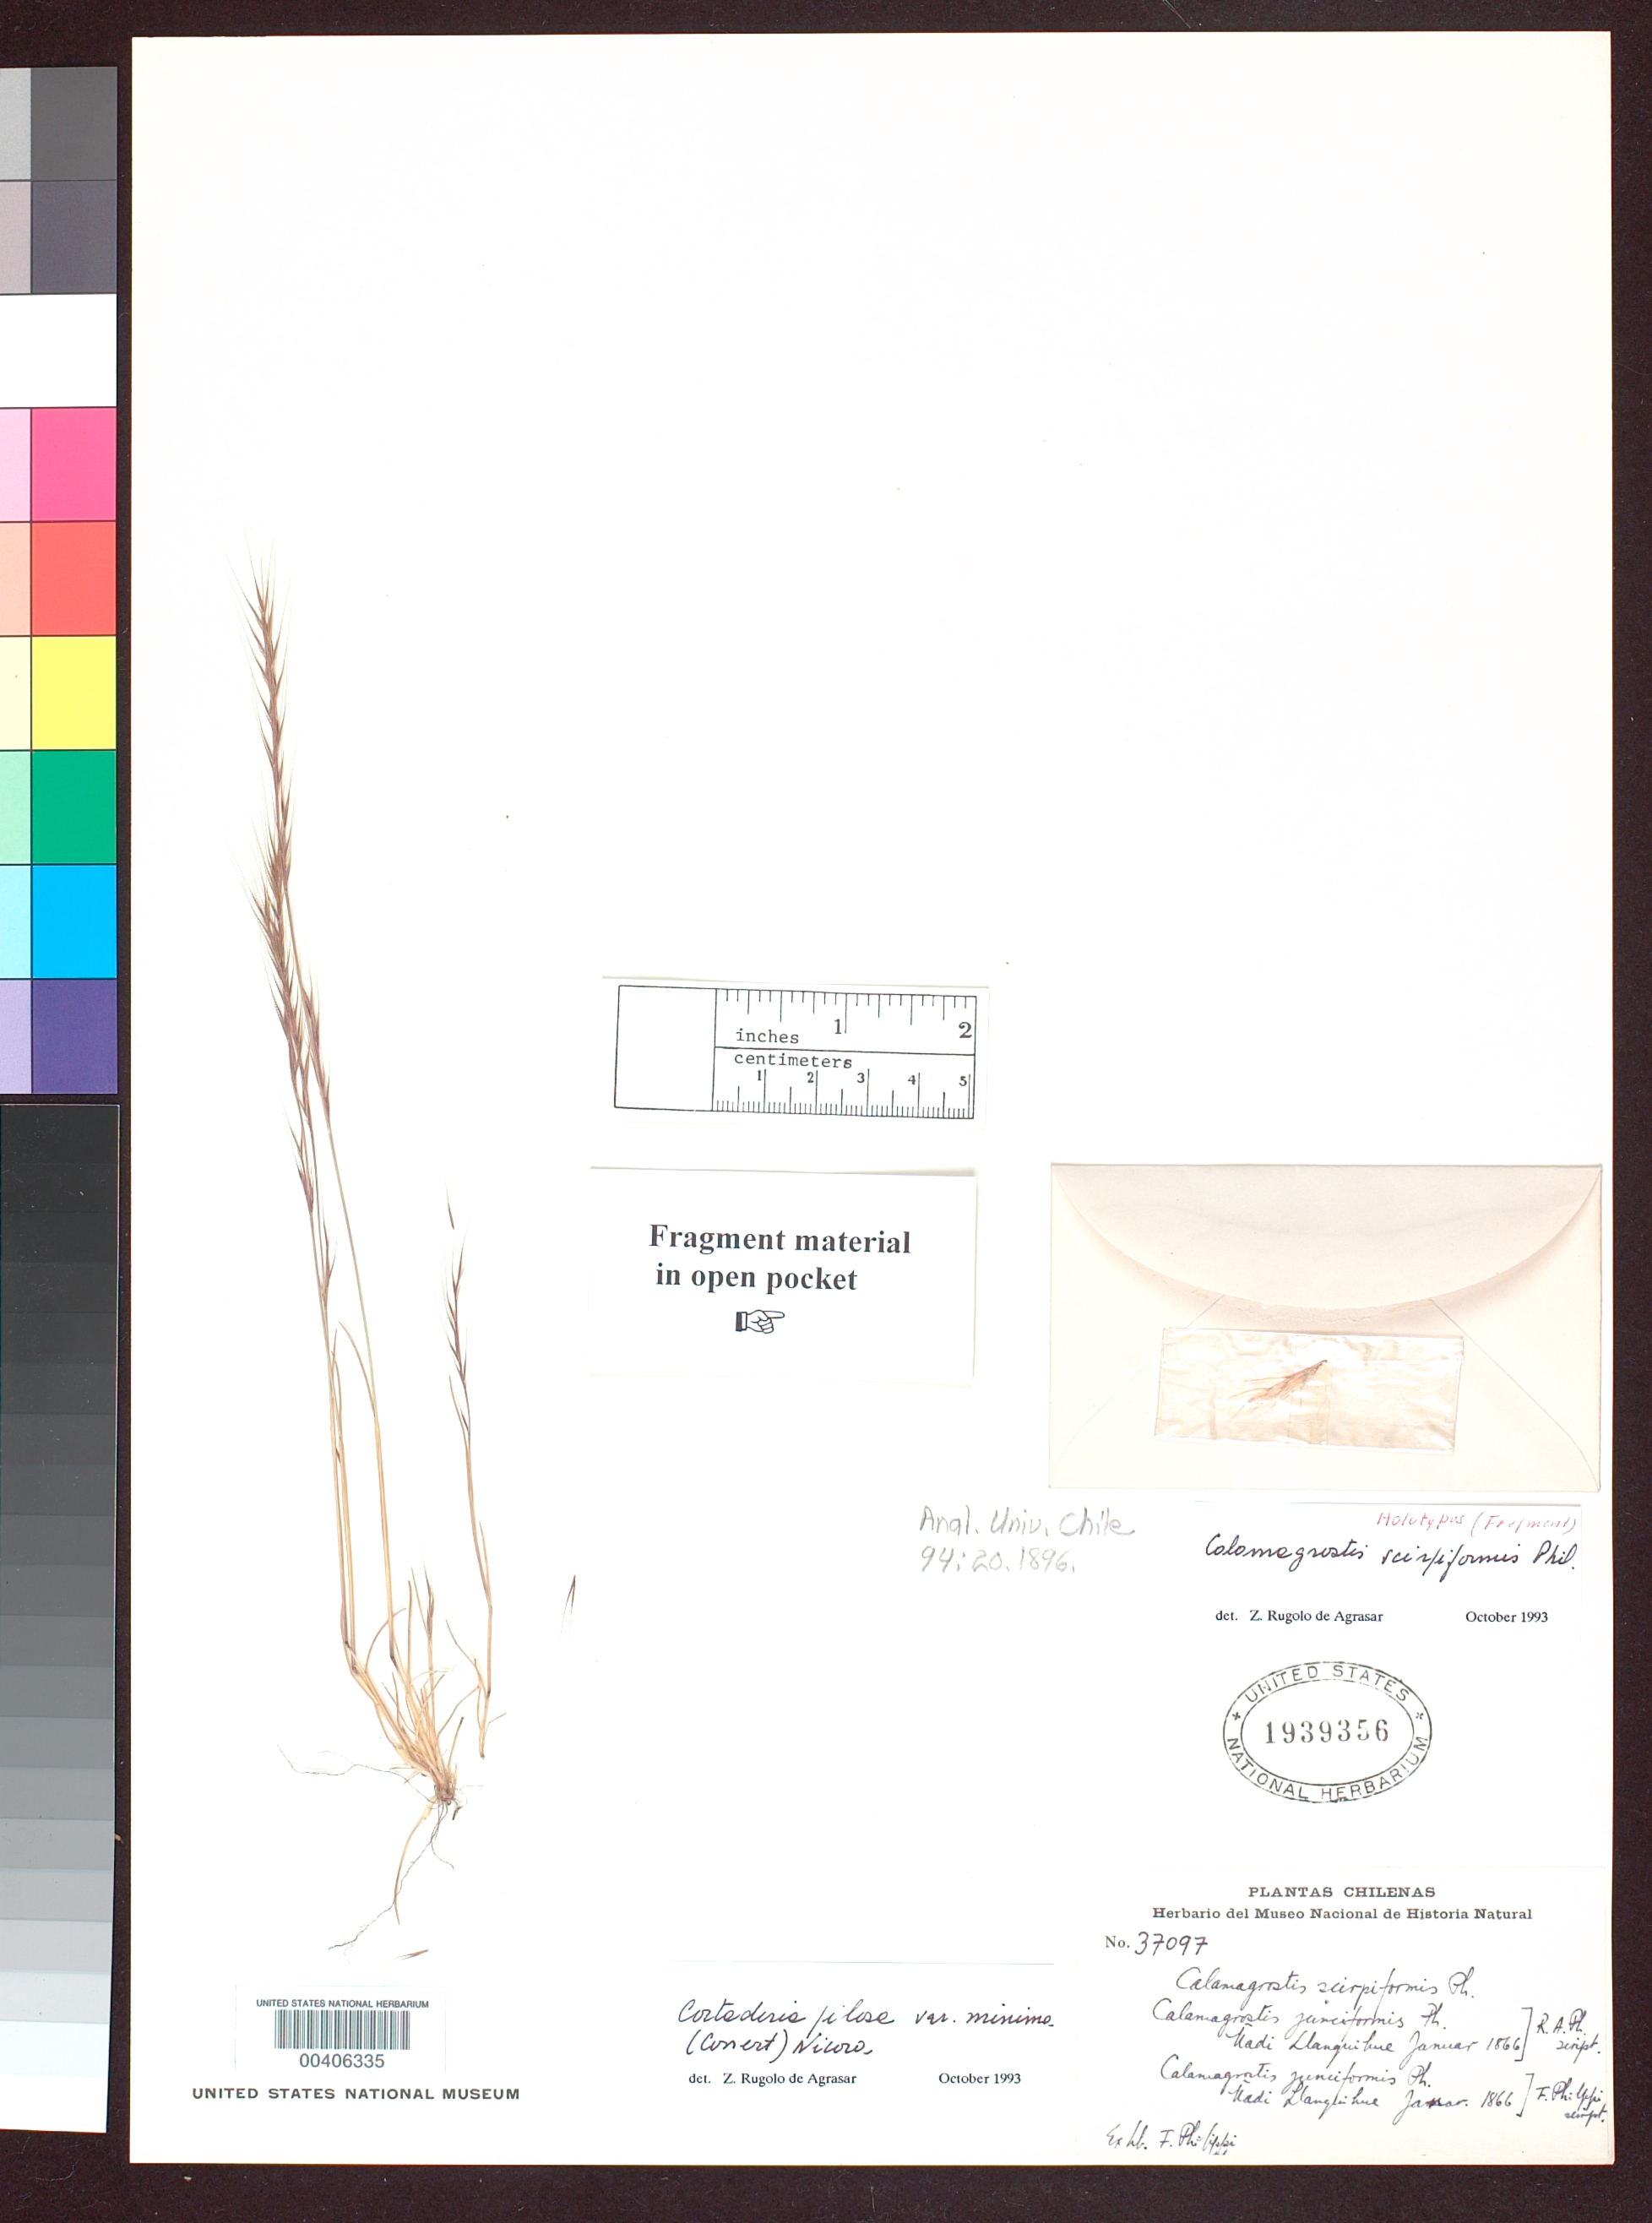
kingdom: Plantae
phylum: Tracheophyta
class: Liliopsida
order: Poales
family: Poaceae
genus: Calamagrostis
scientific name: Calamagrostis scirpiformis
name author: Phil.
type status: Type Fragment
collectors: R. A. Philippi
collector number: ex. Herb. Phil. 37097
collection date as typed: Jan 1866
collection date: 1866-01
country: Chile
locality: Nadi Llanquihue.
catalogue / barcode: US 1939356